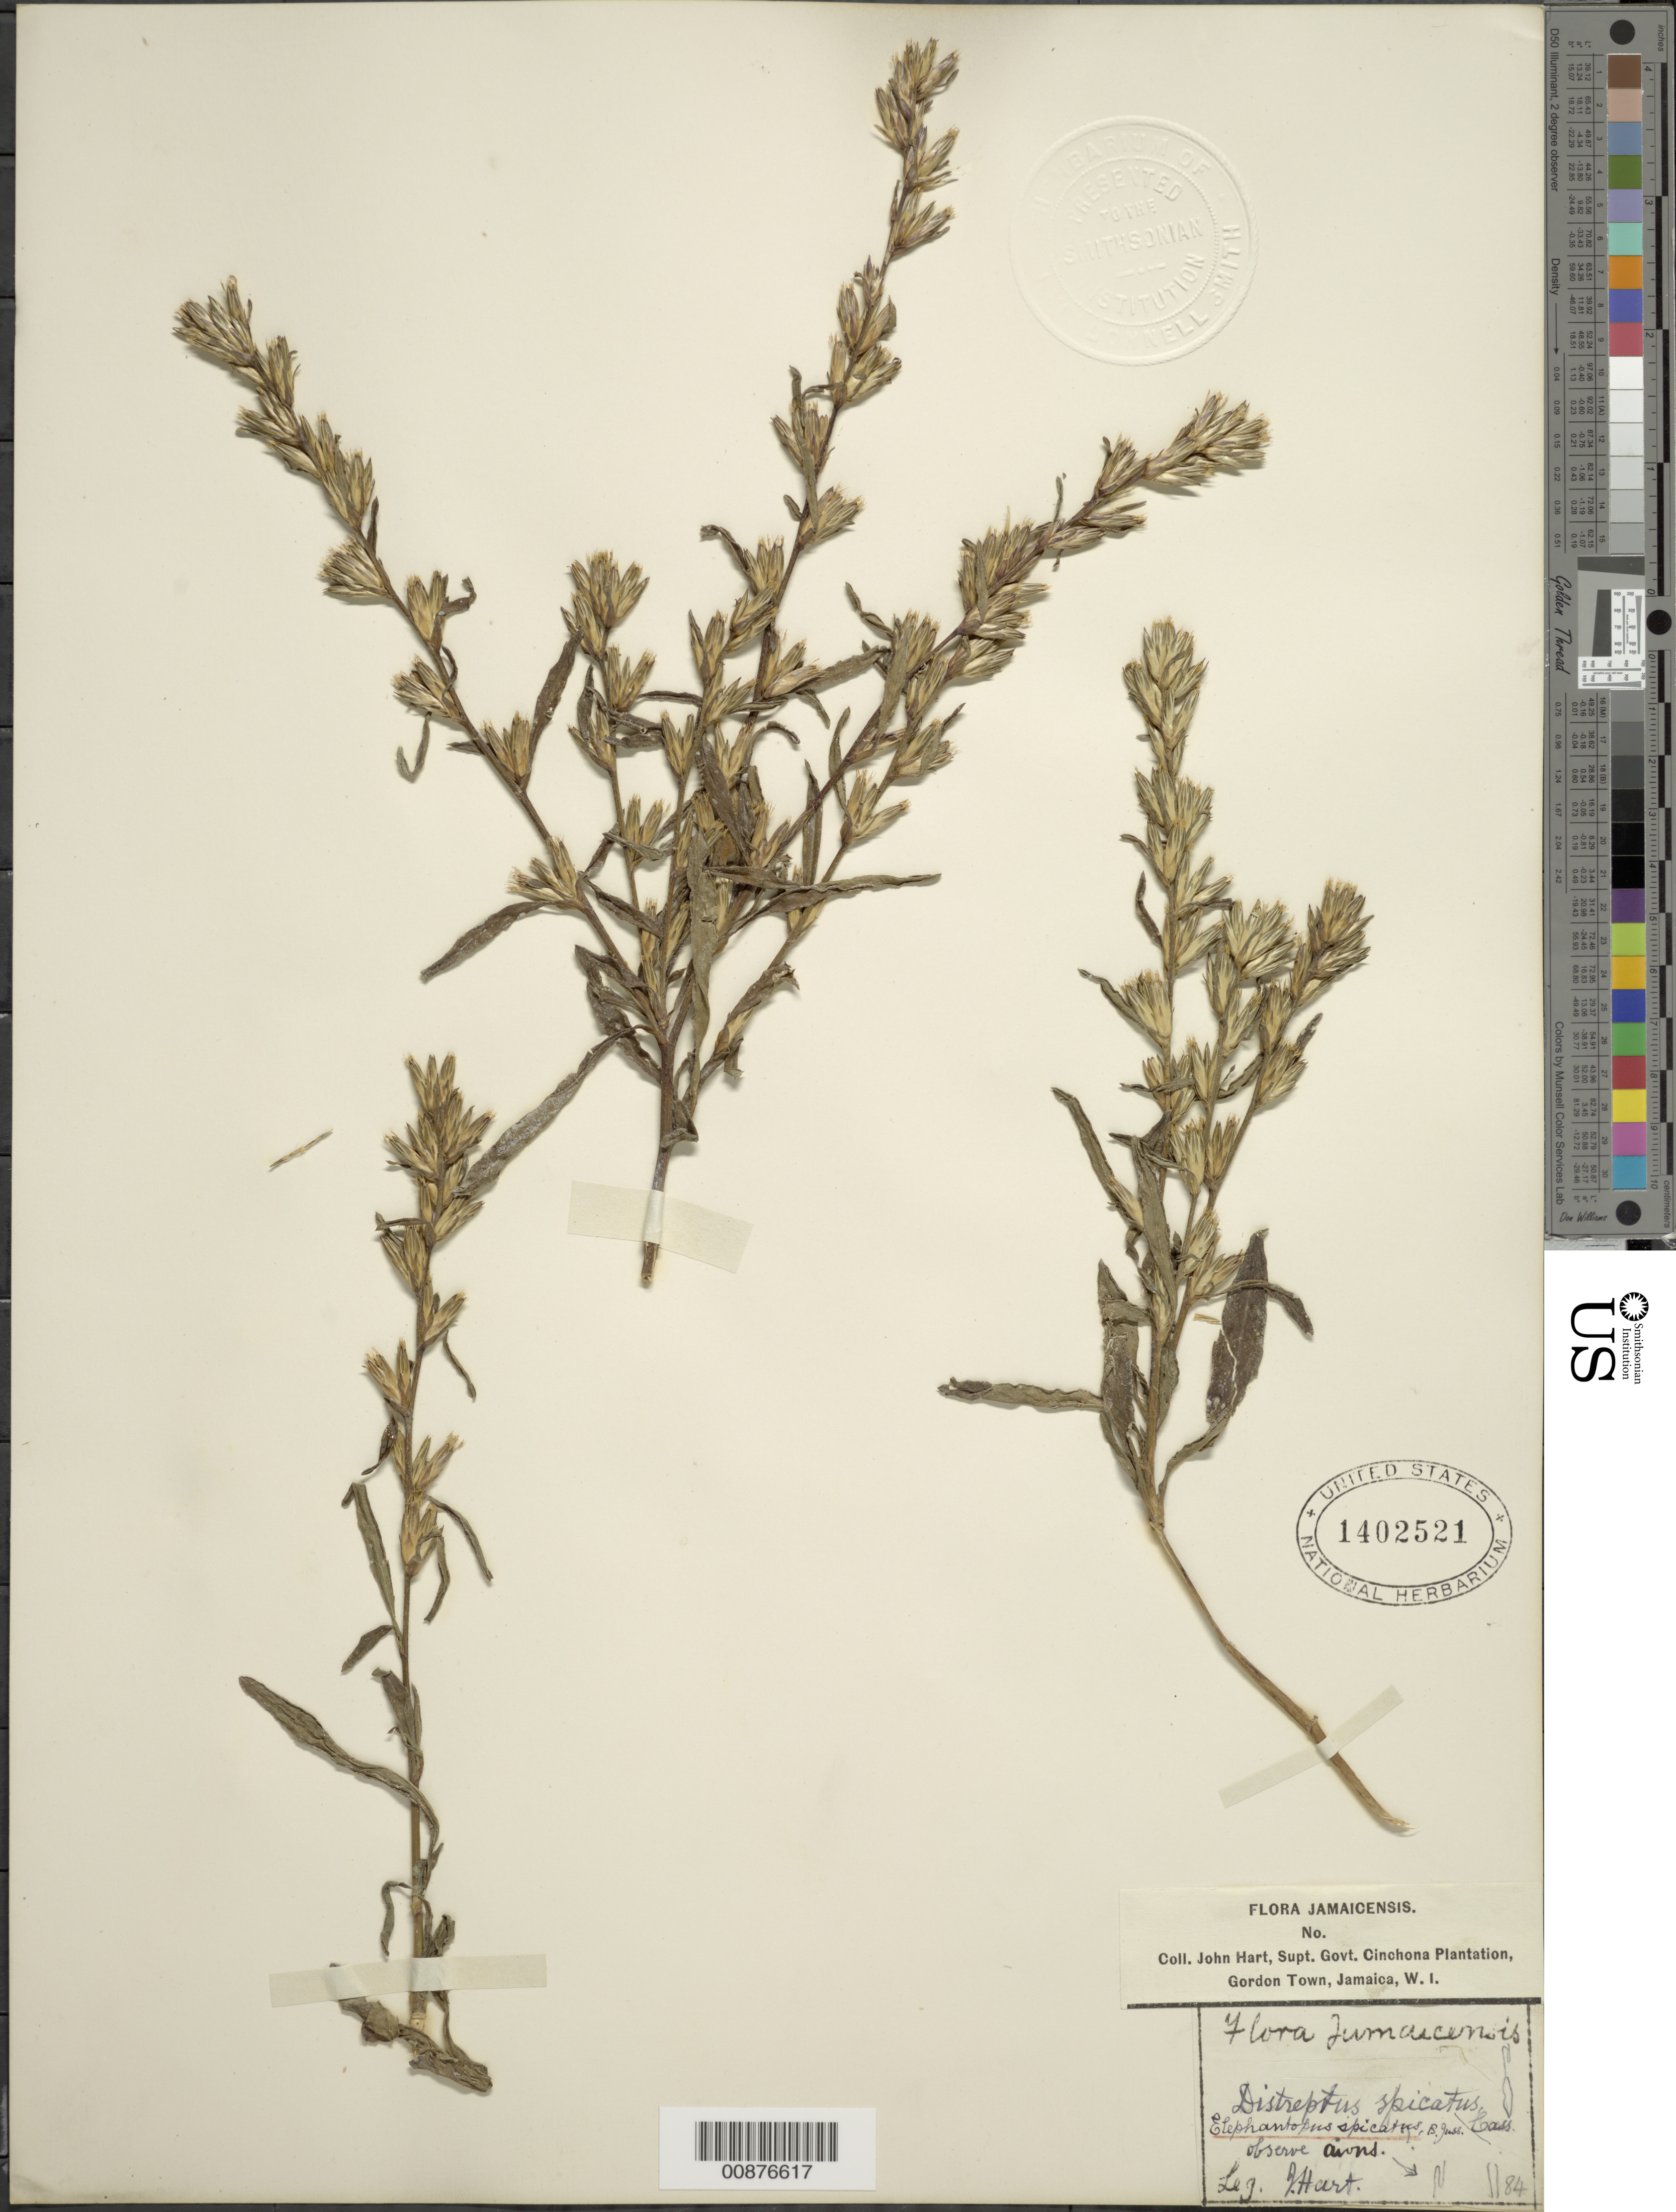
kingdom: Plantae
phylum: Tracheophyta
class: Magnoliopsida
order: Asterales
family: Asteraceae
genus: Pseudelephantopus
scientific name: Pseudelephantopus spicatus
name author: (Juss. ex Aubl.) C.F. Baker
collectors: J. Hart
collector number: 1184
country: Jamaica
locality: Govt. Cinchona Plantation, Gordon Town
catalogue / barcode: US 1402521